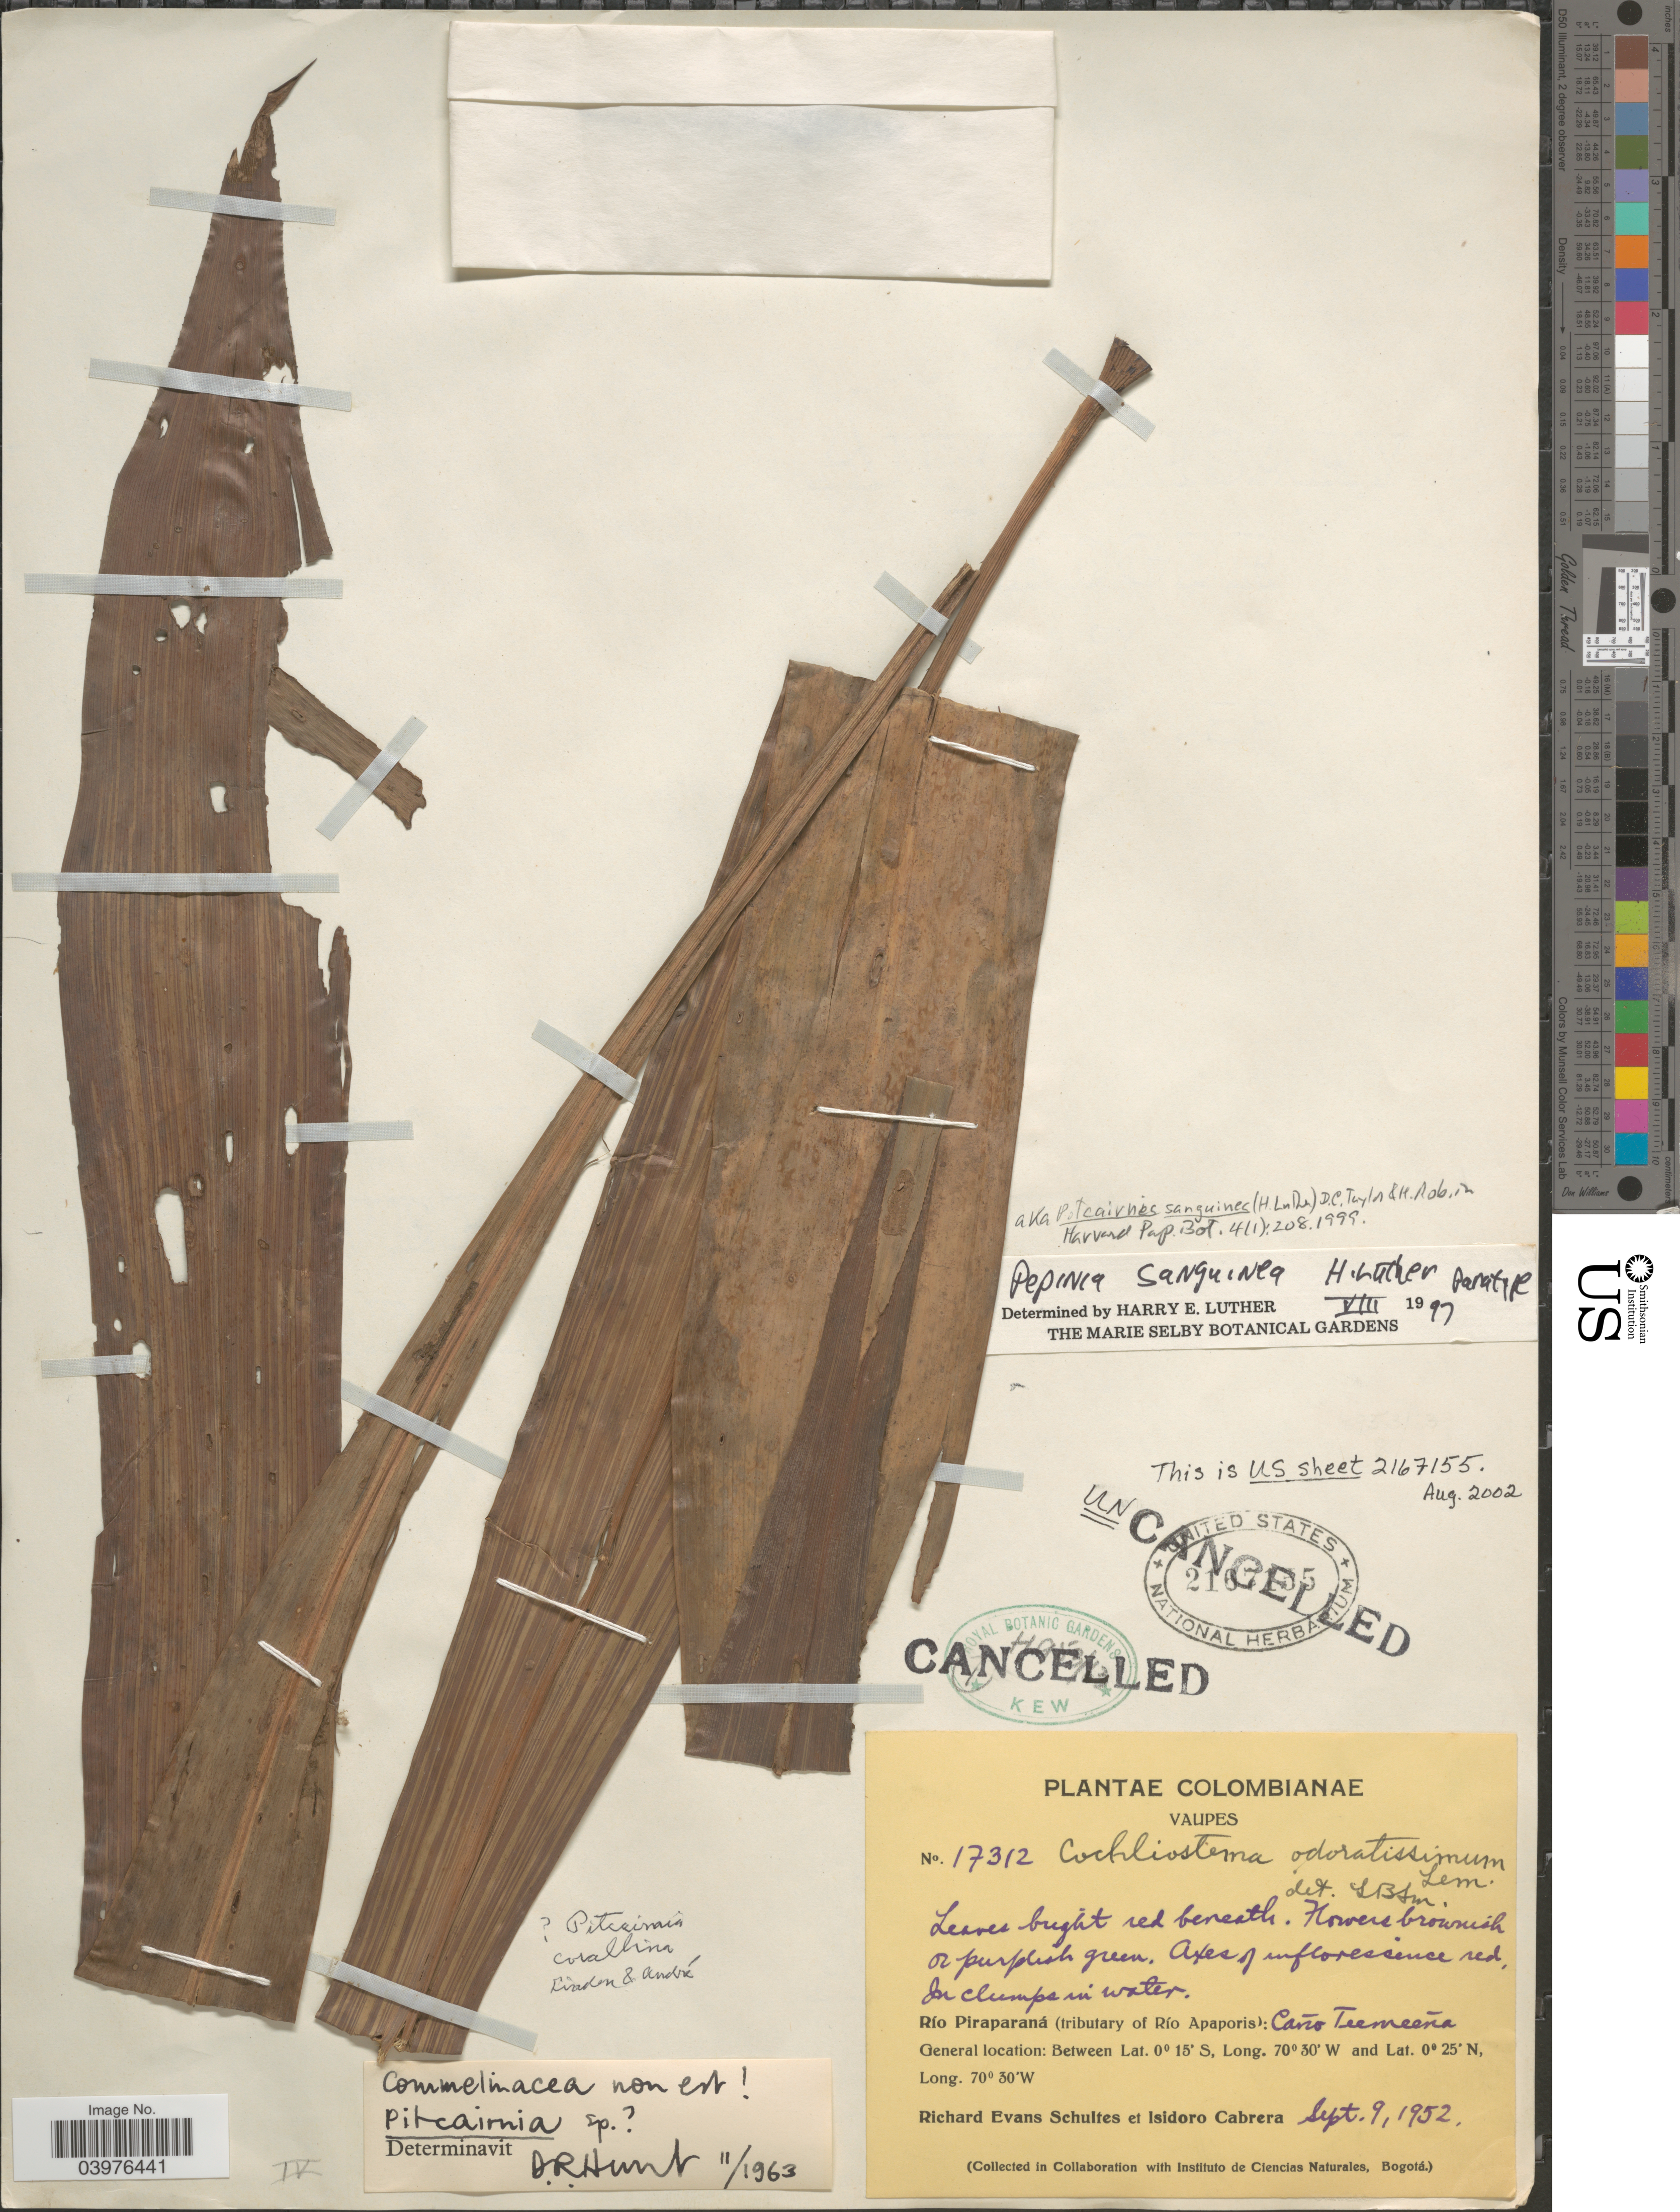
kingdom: Plantae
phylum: Tracheophyta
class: Liliopsida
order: Poales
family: Bromeliaceae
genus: Pitcairnia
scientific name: Pitcairnia sanguinea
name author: (H. Luther) D.C. Taylor & H. Rob.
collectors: R. E. Schultes & I. Cabrera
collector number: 17312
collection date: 1952-09-09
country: Colombia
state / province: Vaupés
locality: Río Piraparaná (tributary of Río Apaporis): Caño Teemeeña.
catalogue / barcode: US 2167155